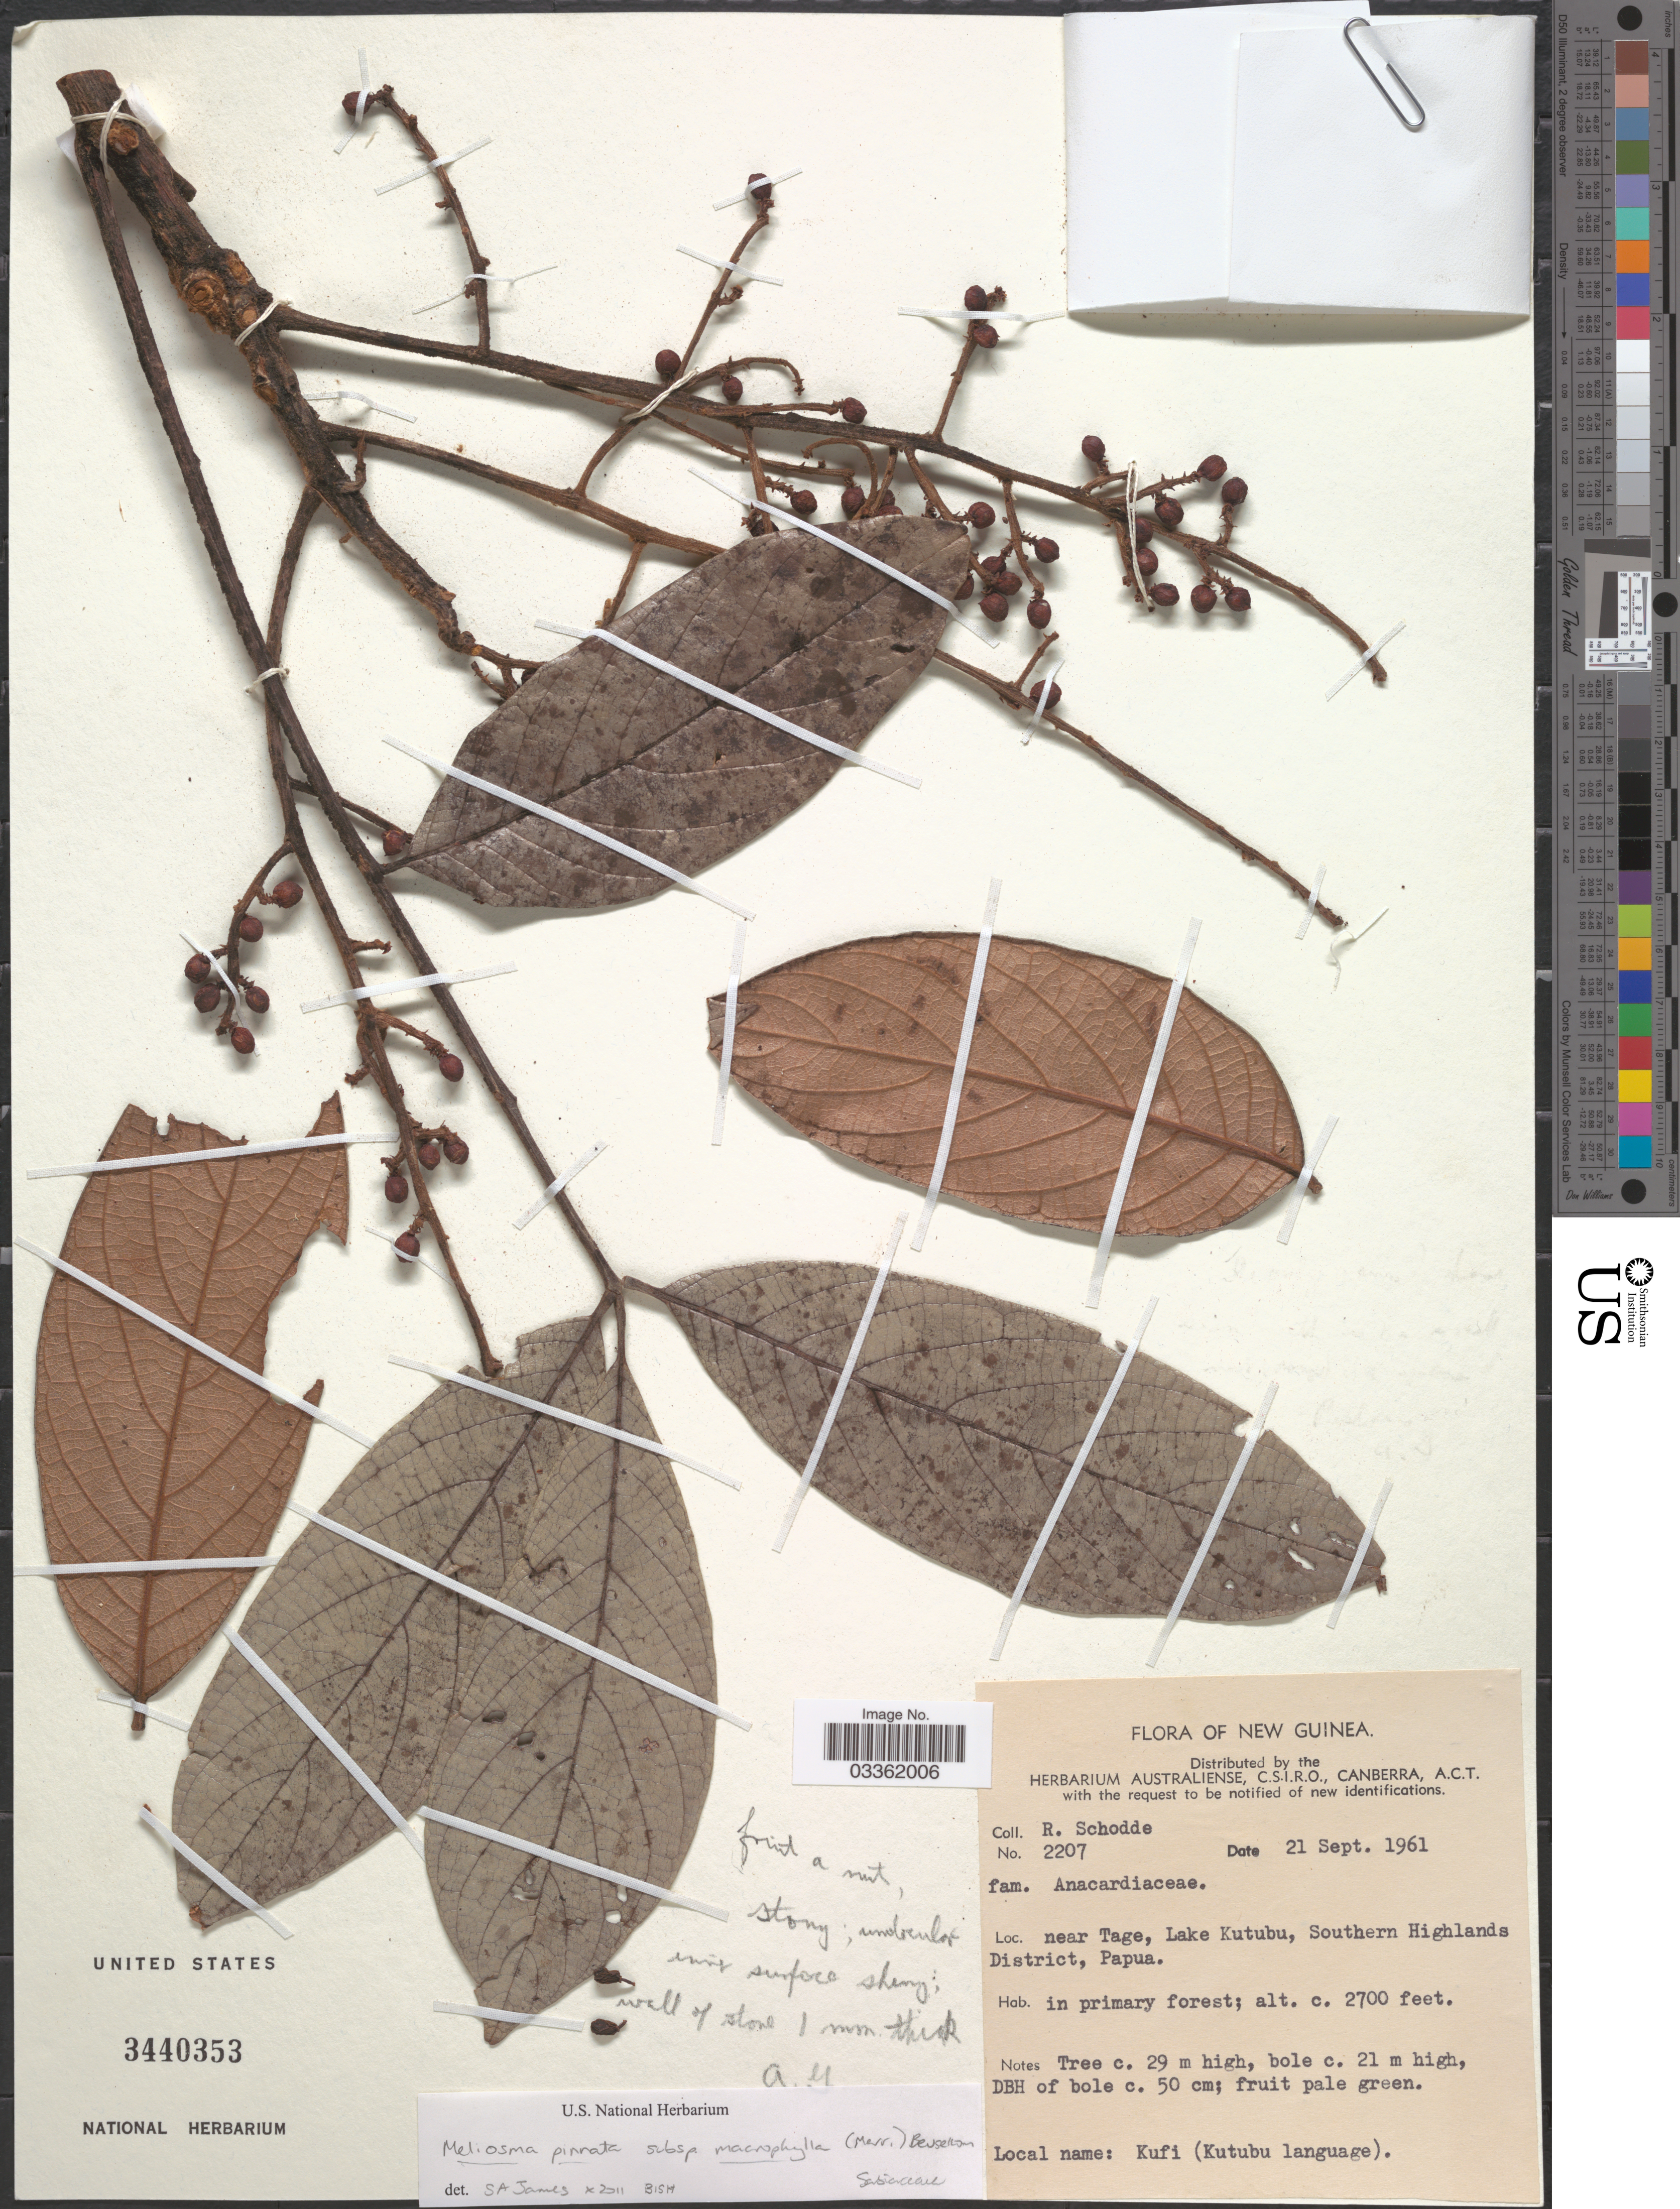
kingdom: Plantae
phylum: Tracheophyta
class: Magnoliopsida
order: Proteales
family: Sabiaceae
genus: Meliosma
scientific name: Meliosma macrophylla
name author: Merr.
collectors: R. Schodde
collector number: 2207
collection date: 1961-09-21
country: Papua New Guinea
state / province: Southern Highlands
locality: New Guinea. Near Tage, Lake Kutubu, Southern Highlands District, Papua.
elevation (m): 823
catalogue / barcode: US 3440353